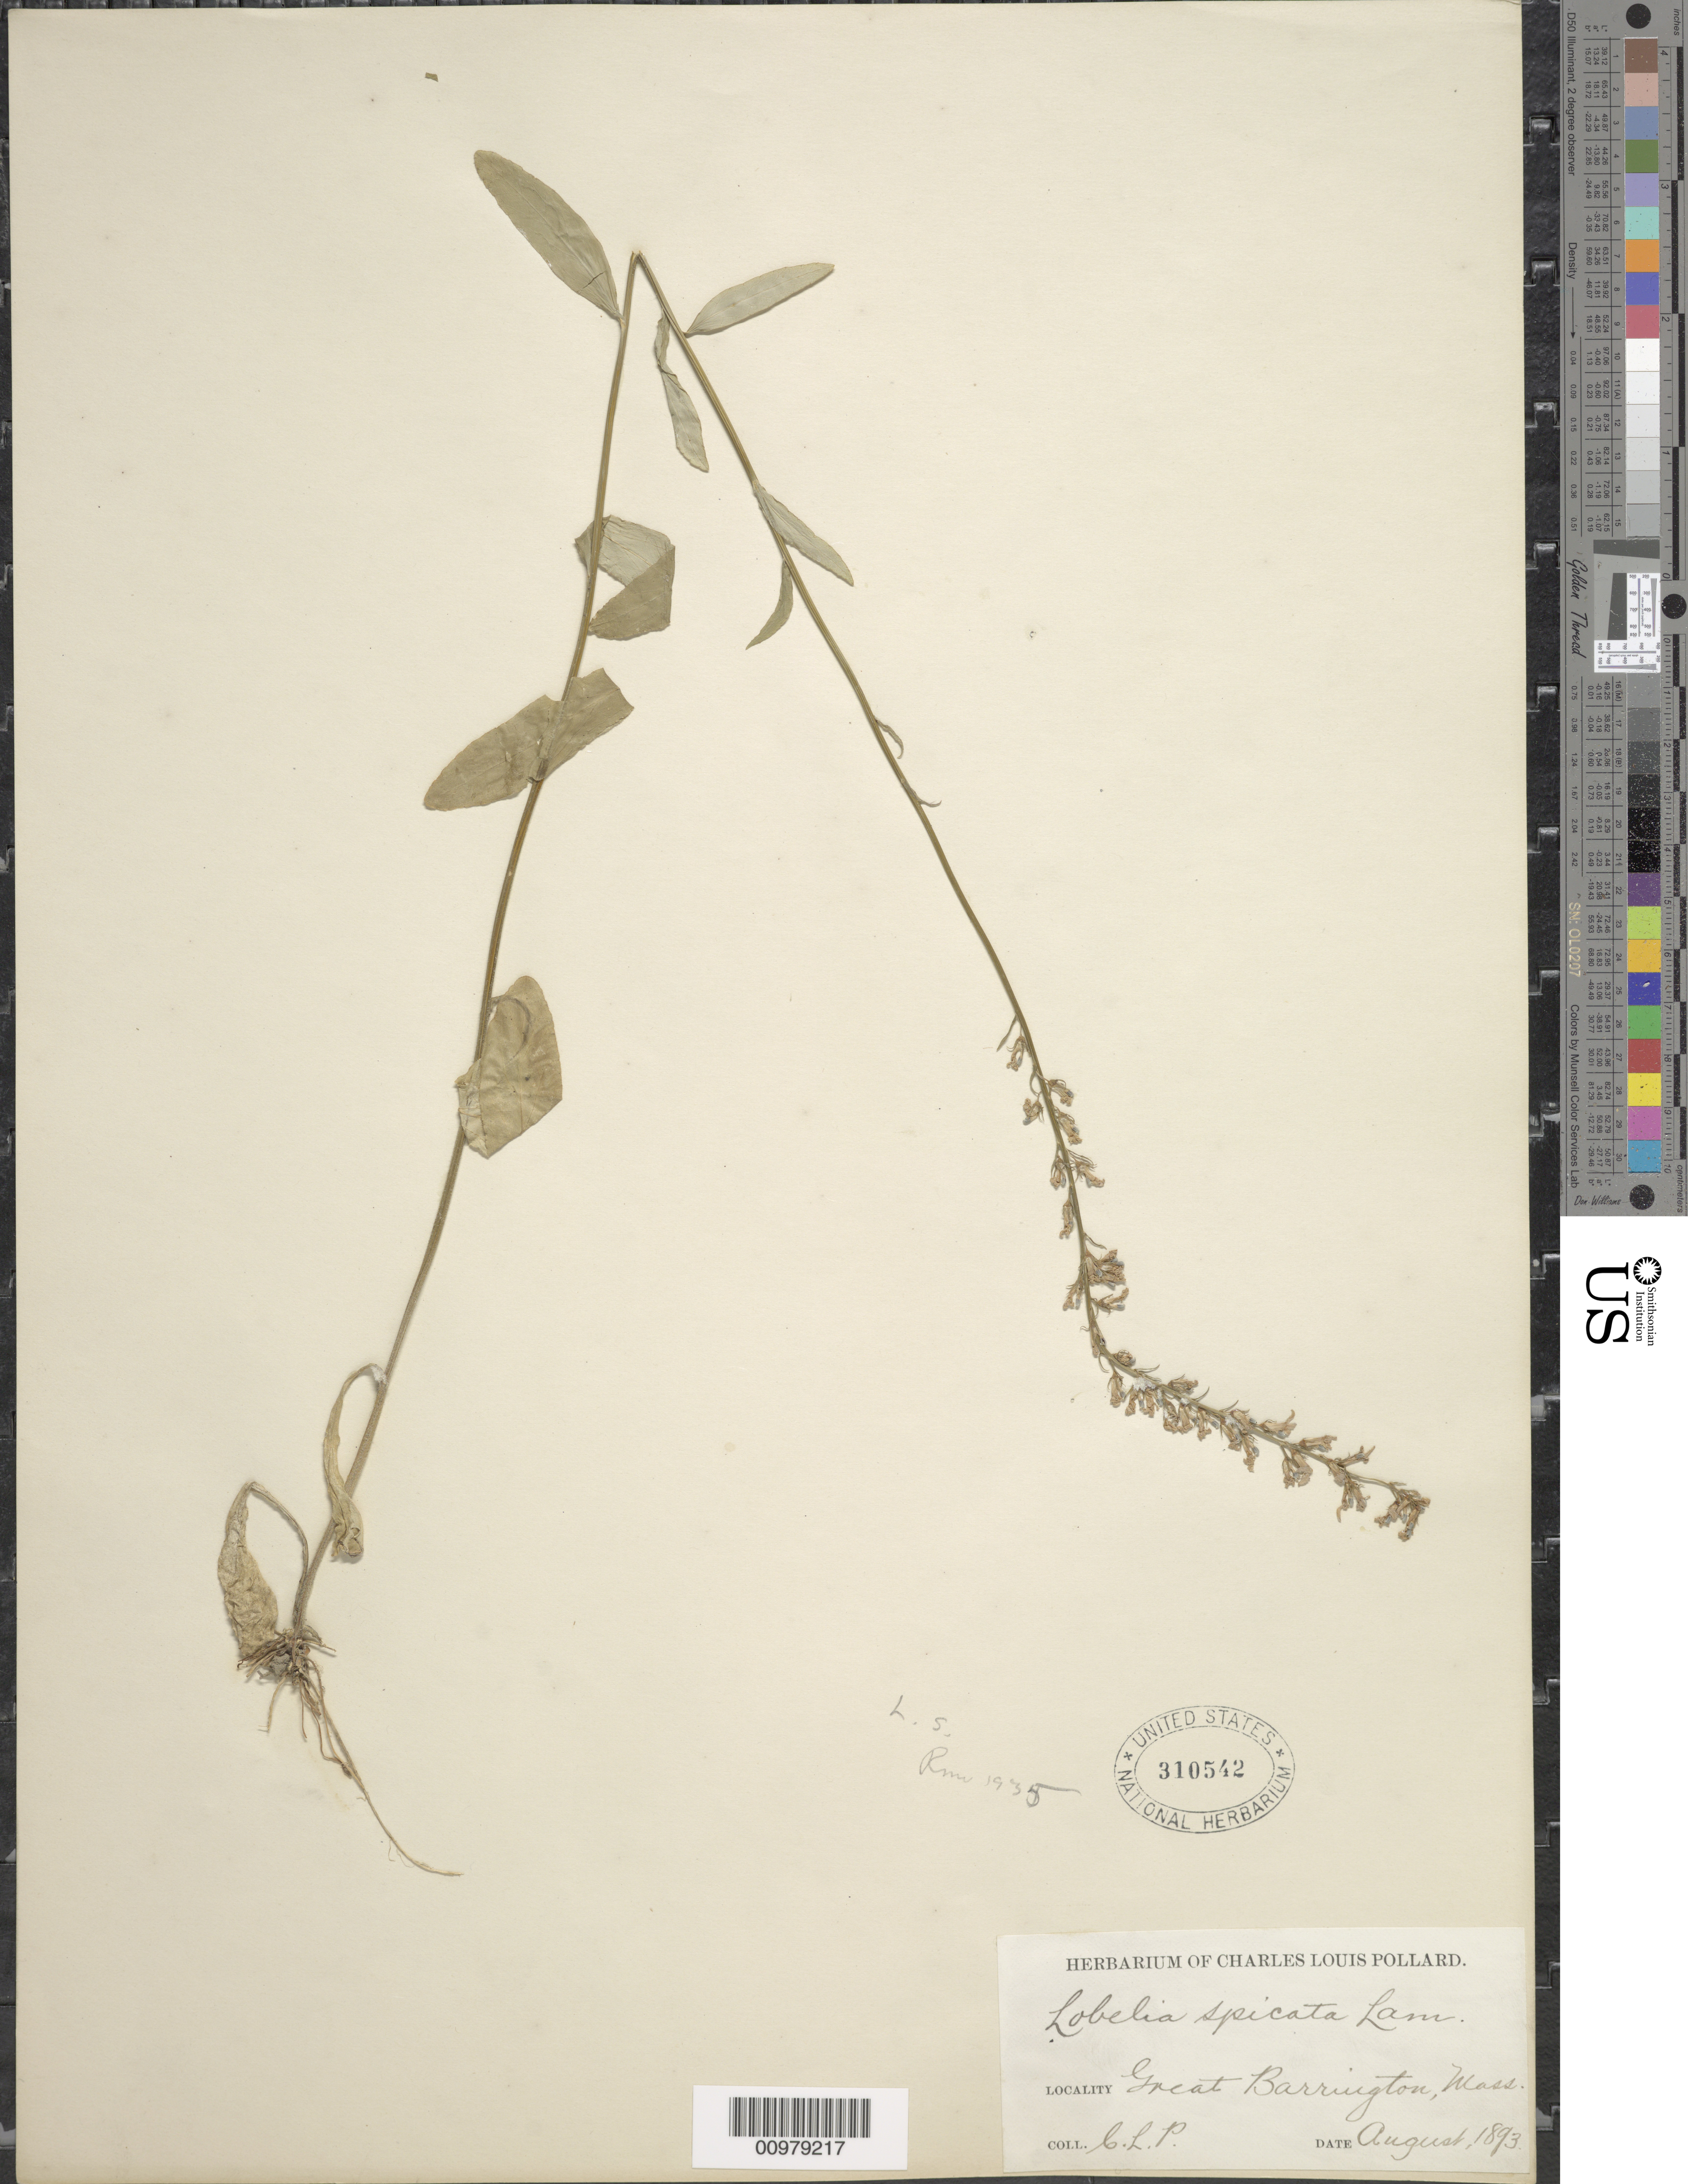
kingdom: Plantae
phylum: Tracheophyta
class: Magnoliopsida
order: Asterales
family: Campanulaceae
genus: Lobelia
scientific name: Lobelia spicata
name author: Lam.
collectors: ex herb. C.L. Pollard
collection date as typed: August 1893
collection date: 1893-08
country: United States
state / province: Massachusetts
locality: Great Barrington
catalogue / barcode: US 310542